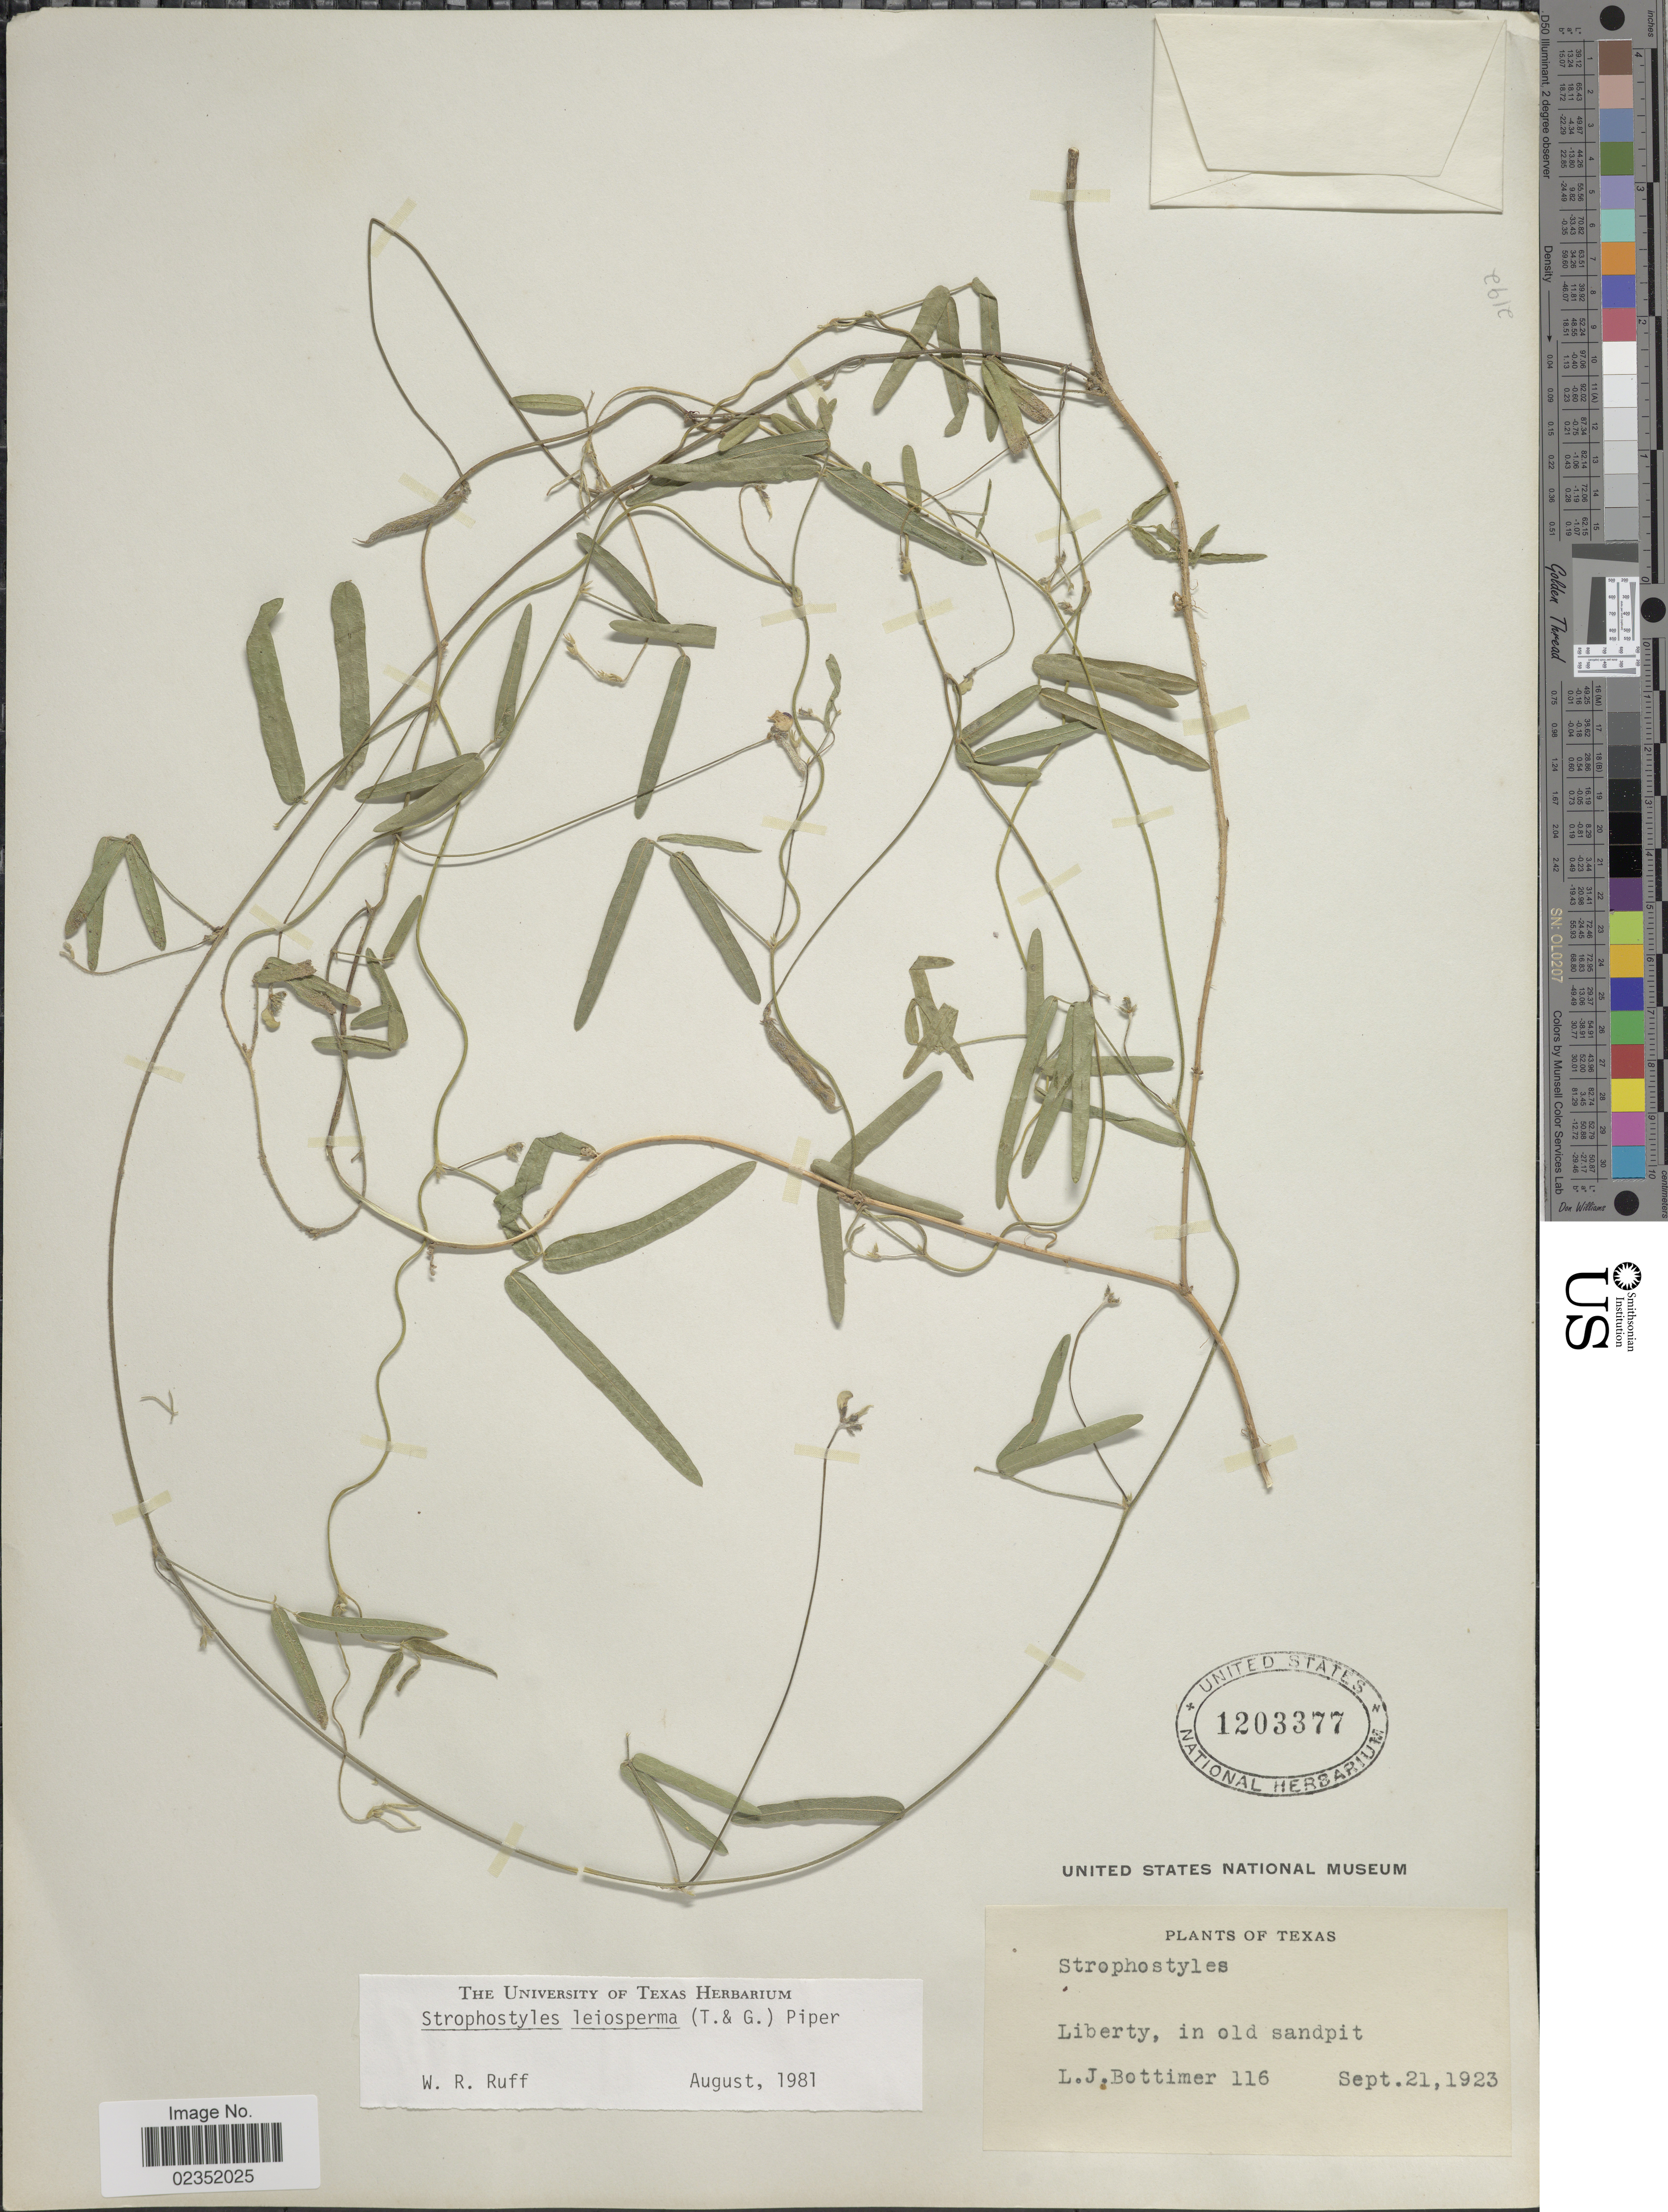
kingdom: Plantae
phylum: Tracheophyta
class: Magnoliopsida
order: Fabales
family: Fabaceae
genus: Strophostyles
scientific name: Strophostyles leiosperma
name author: (Torr. & A. Gray) Piper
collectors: L. Bottimer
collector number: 116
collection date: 1923-09-21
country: United States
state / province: Texas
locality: Liberty, in old sandpit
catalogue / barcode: US 1203377